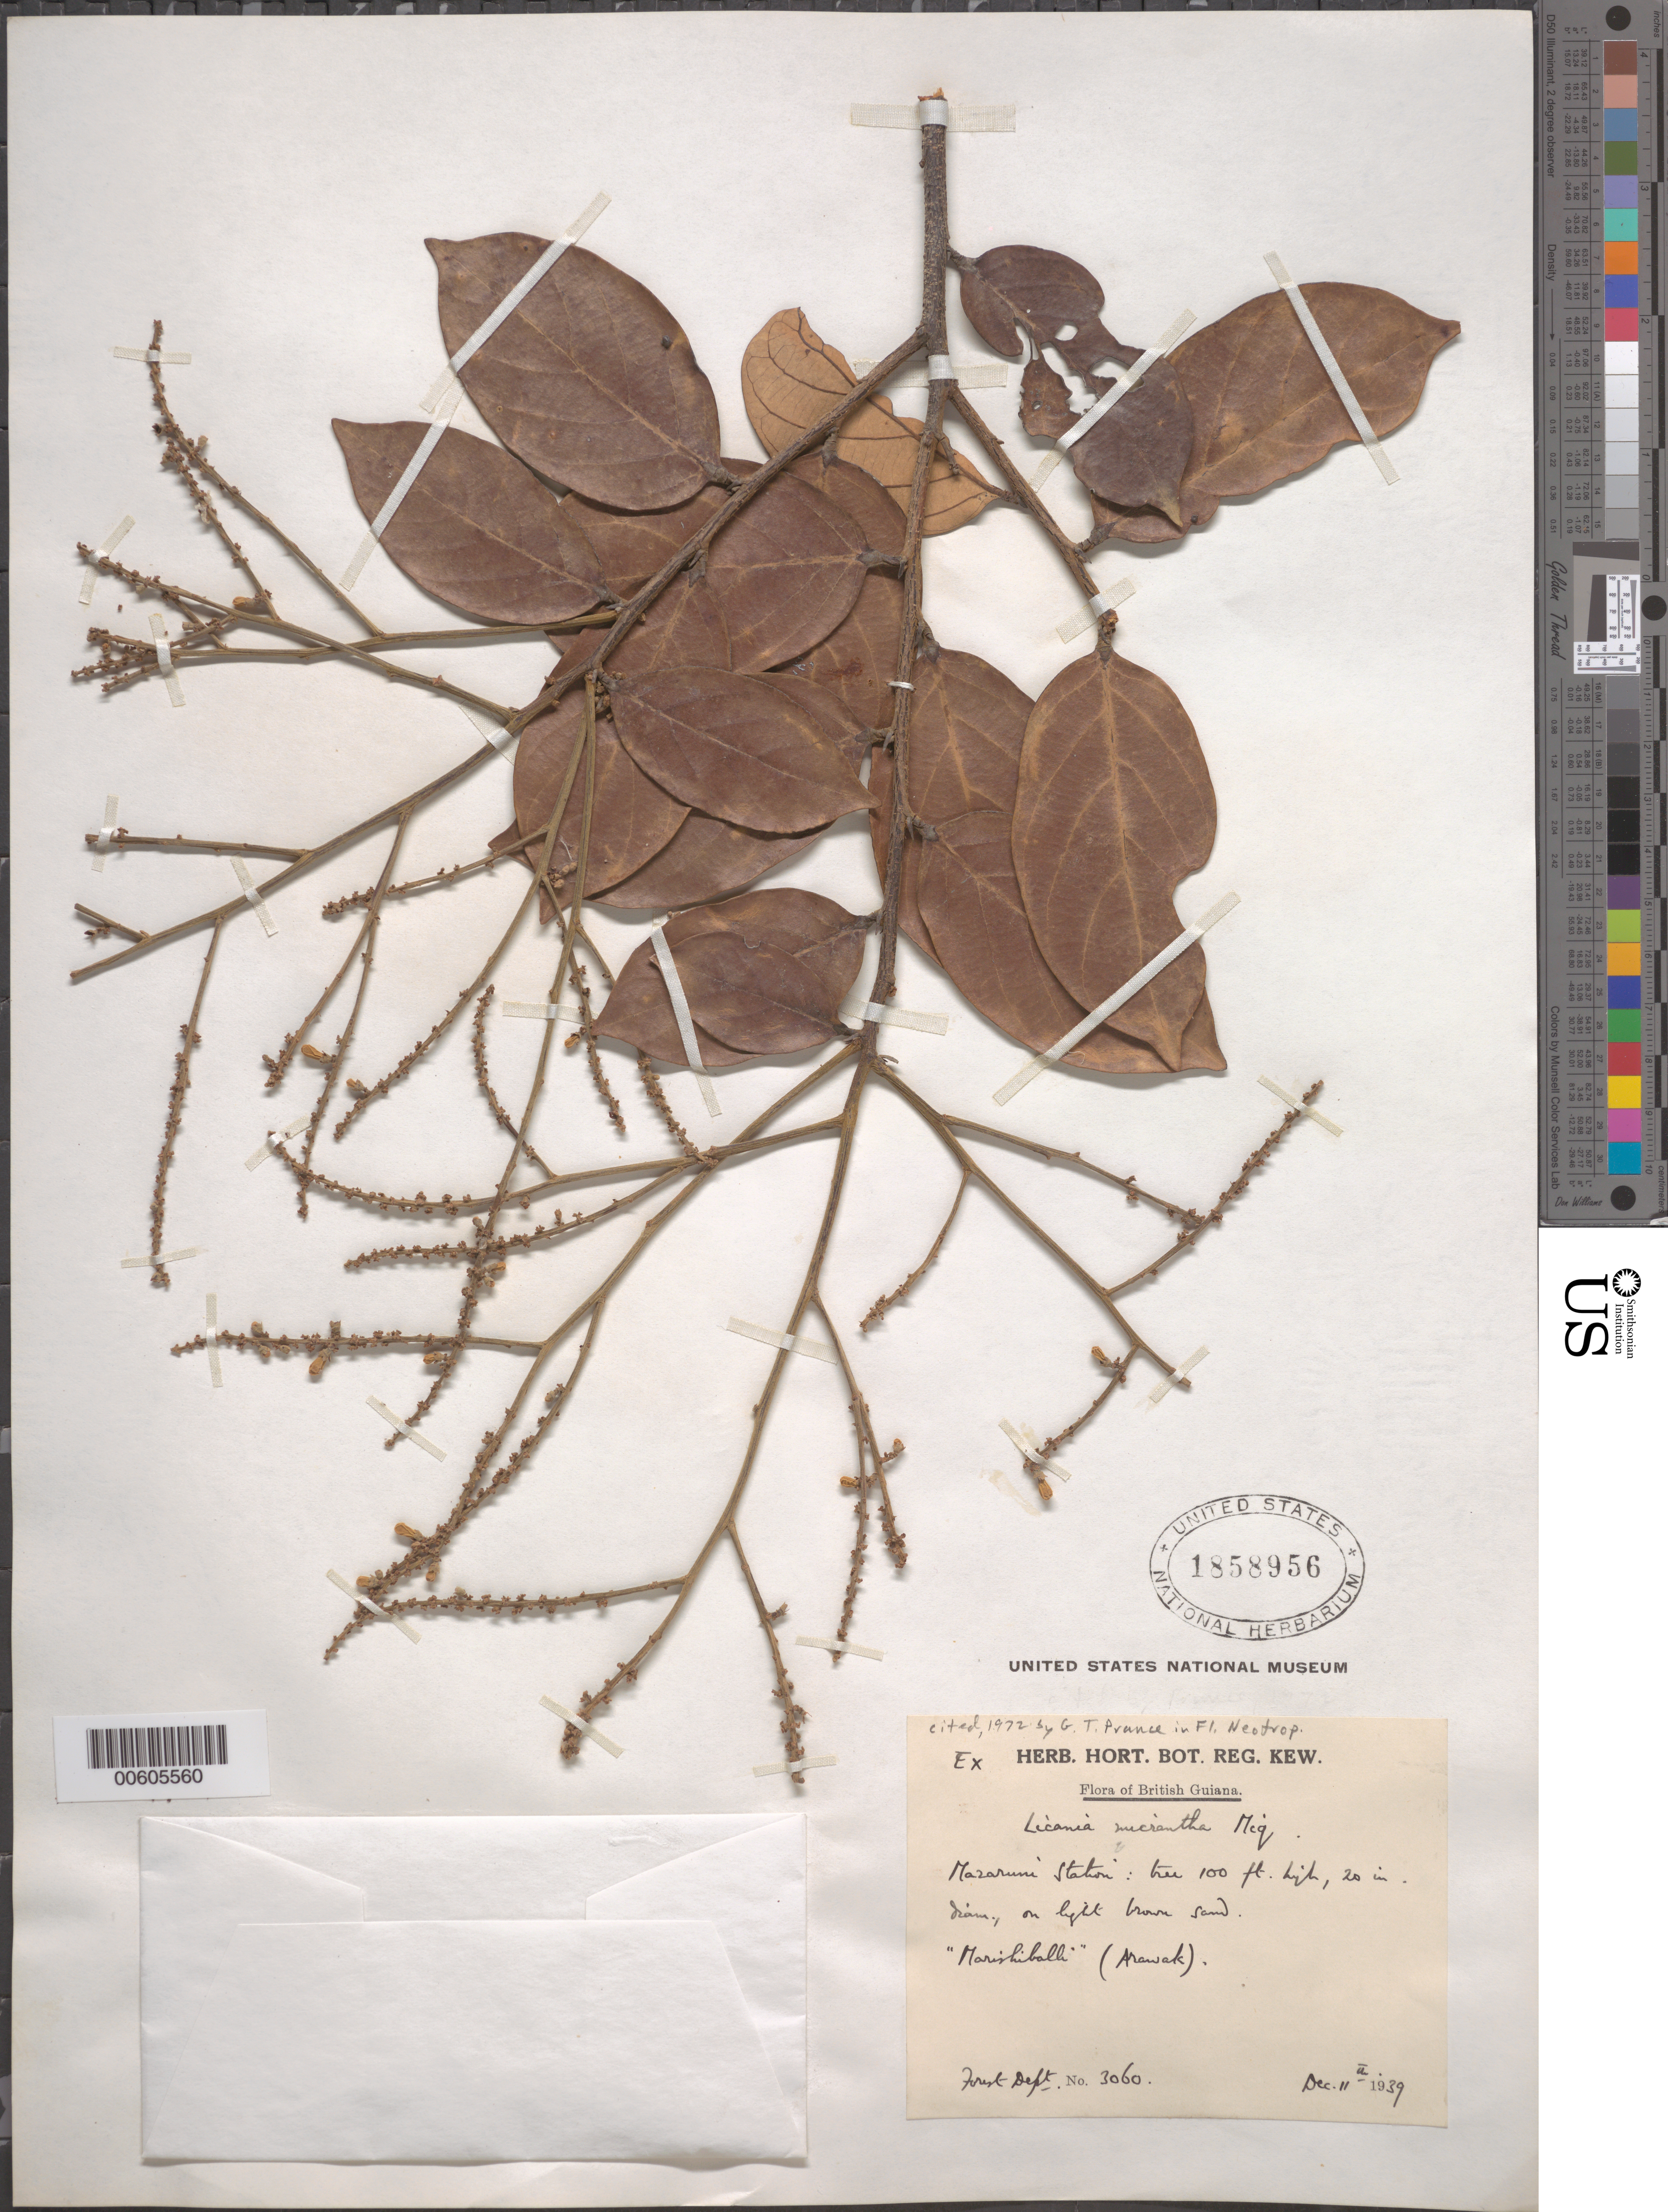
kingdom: Plantae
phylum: Tracheophyta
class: Magnoliopsida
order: Malpighiales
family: Chrysobalanaceae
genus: Licania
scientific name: Licania micrantha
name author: Miq.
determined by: Prance, G. T.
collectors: Forest Dept. B. G. & British Guiana Forestry Dept.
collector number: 3060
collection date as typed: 11-Dec-39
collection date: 1939-12-11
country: Guyana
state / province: Cuyuni-Mazaruni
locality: Mazaruni Station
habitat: Light brown sand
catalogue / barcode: US 1858956